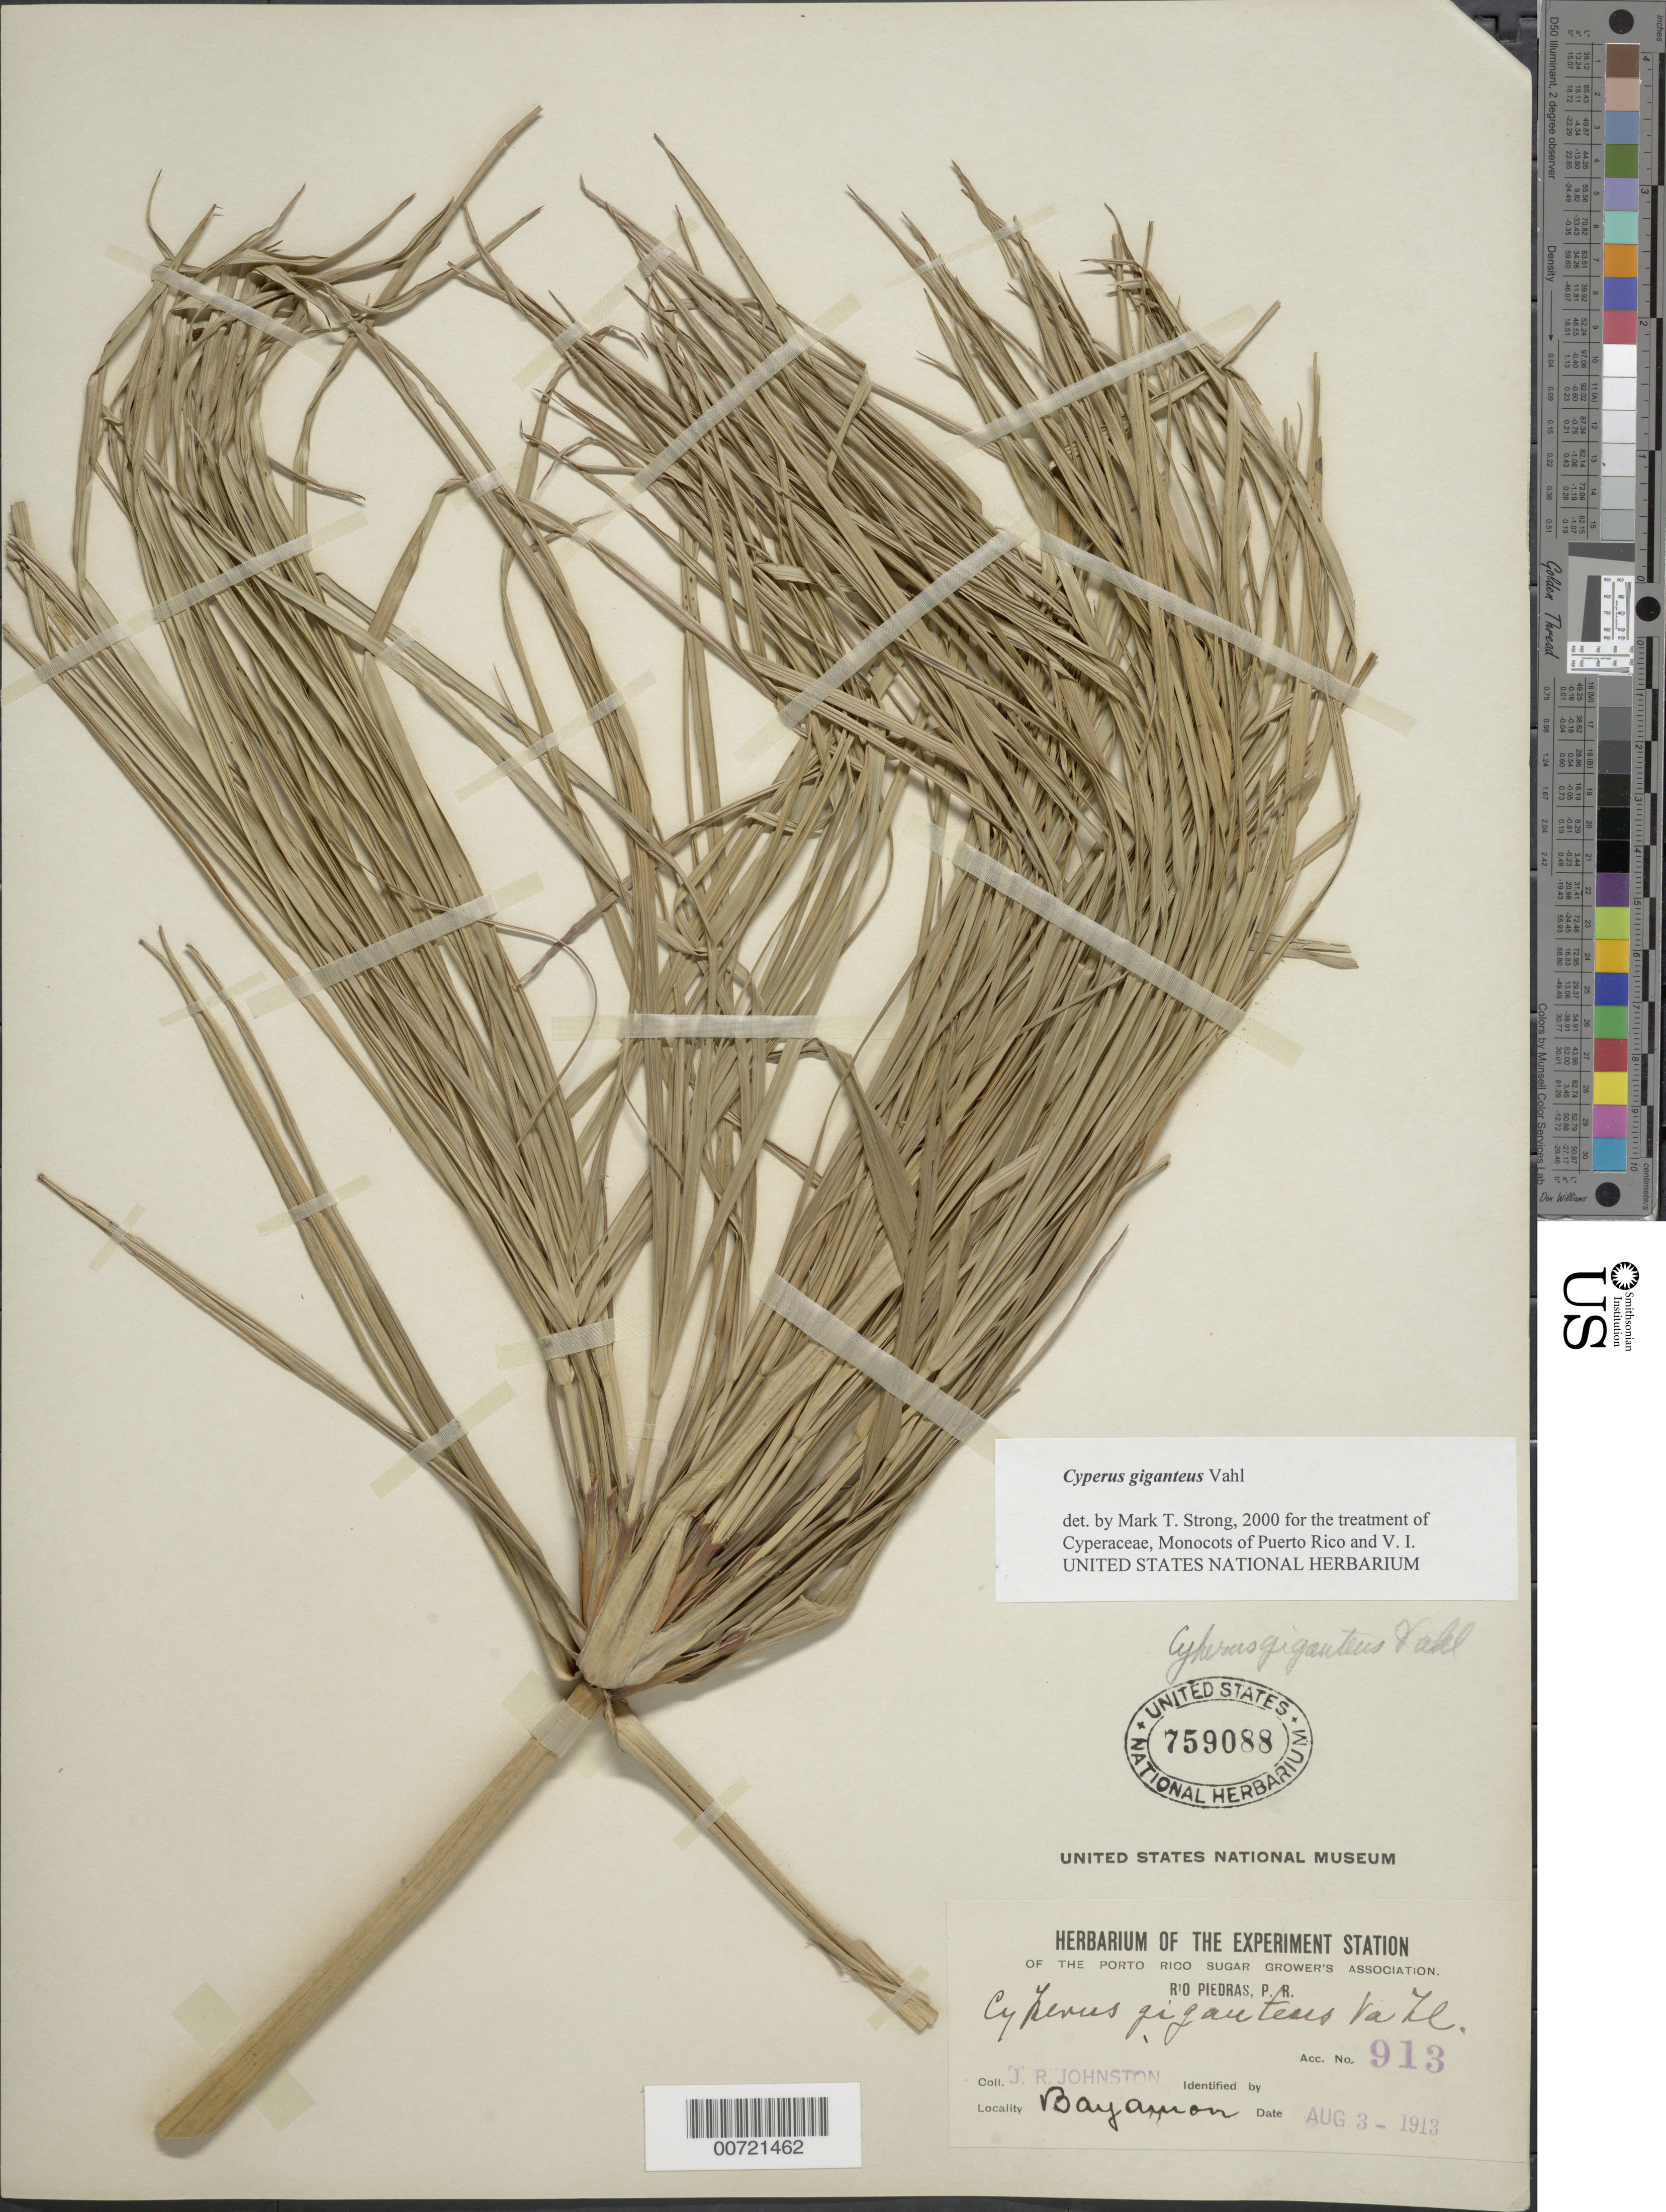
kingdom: Plantae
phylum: Tracheophyta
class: Liliopsida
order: Poales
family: Cyperaceae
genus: Cyperus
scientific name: Cyperus giganteus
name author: Vahl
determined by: Strong, M. T., (US), Smithsonian Institution - National Museum of Natural History (UNITED STATES)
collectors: J. Johnston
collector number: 913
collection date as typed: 03 Aug 1913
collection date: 1913-08-03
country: Puerto Rico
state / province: Bayamón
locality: Bayamón.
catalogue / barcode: US 759088